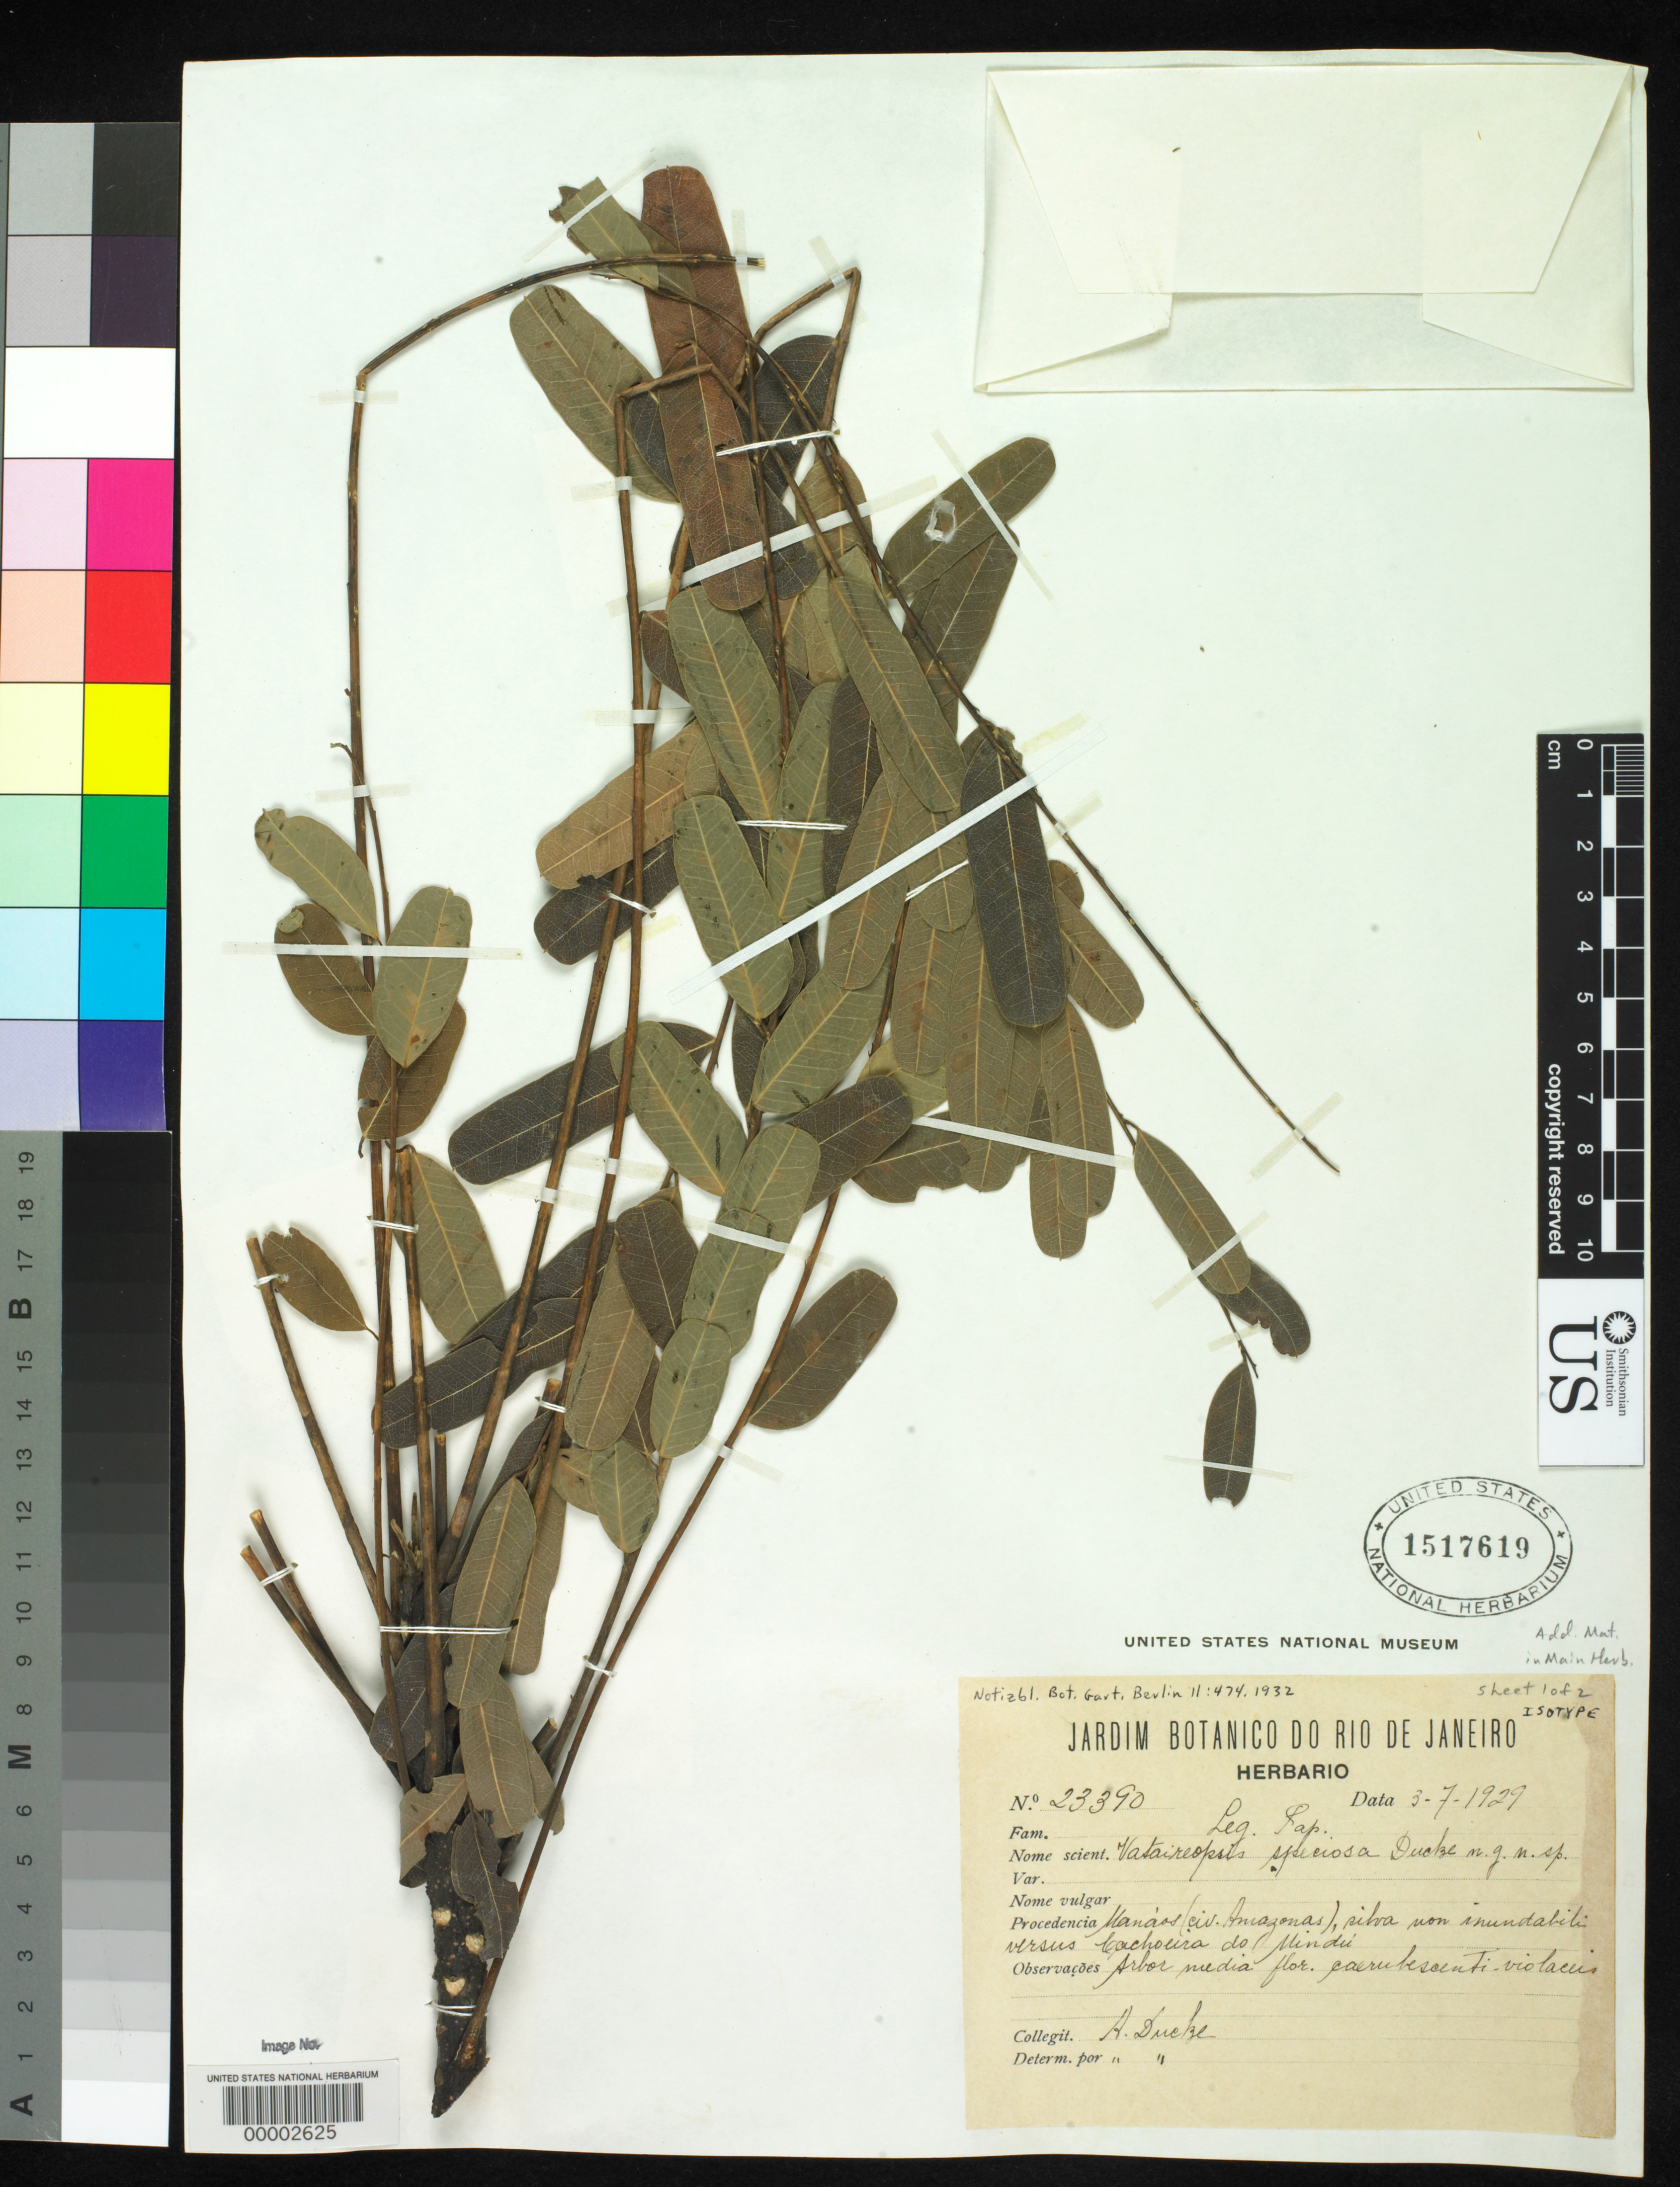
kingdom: Plantae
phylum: Tracheophyta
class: Magnoliopsida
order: Fabales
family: Fabaceae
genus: Vataireopsis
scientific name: Vataireopsis speciosa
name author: Ducke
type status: Isotype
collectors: A. Ducke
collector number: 23390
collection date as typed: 03 Jul 1929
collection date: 1929-07-03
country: Brazil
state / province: Amazonas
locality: Manaos.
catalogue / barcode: US 1517619